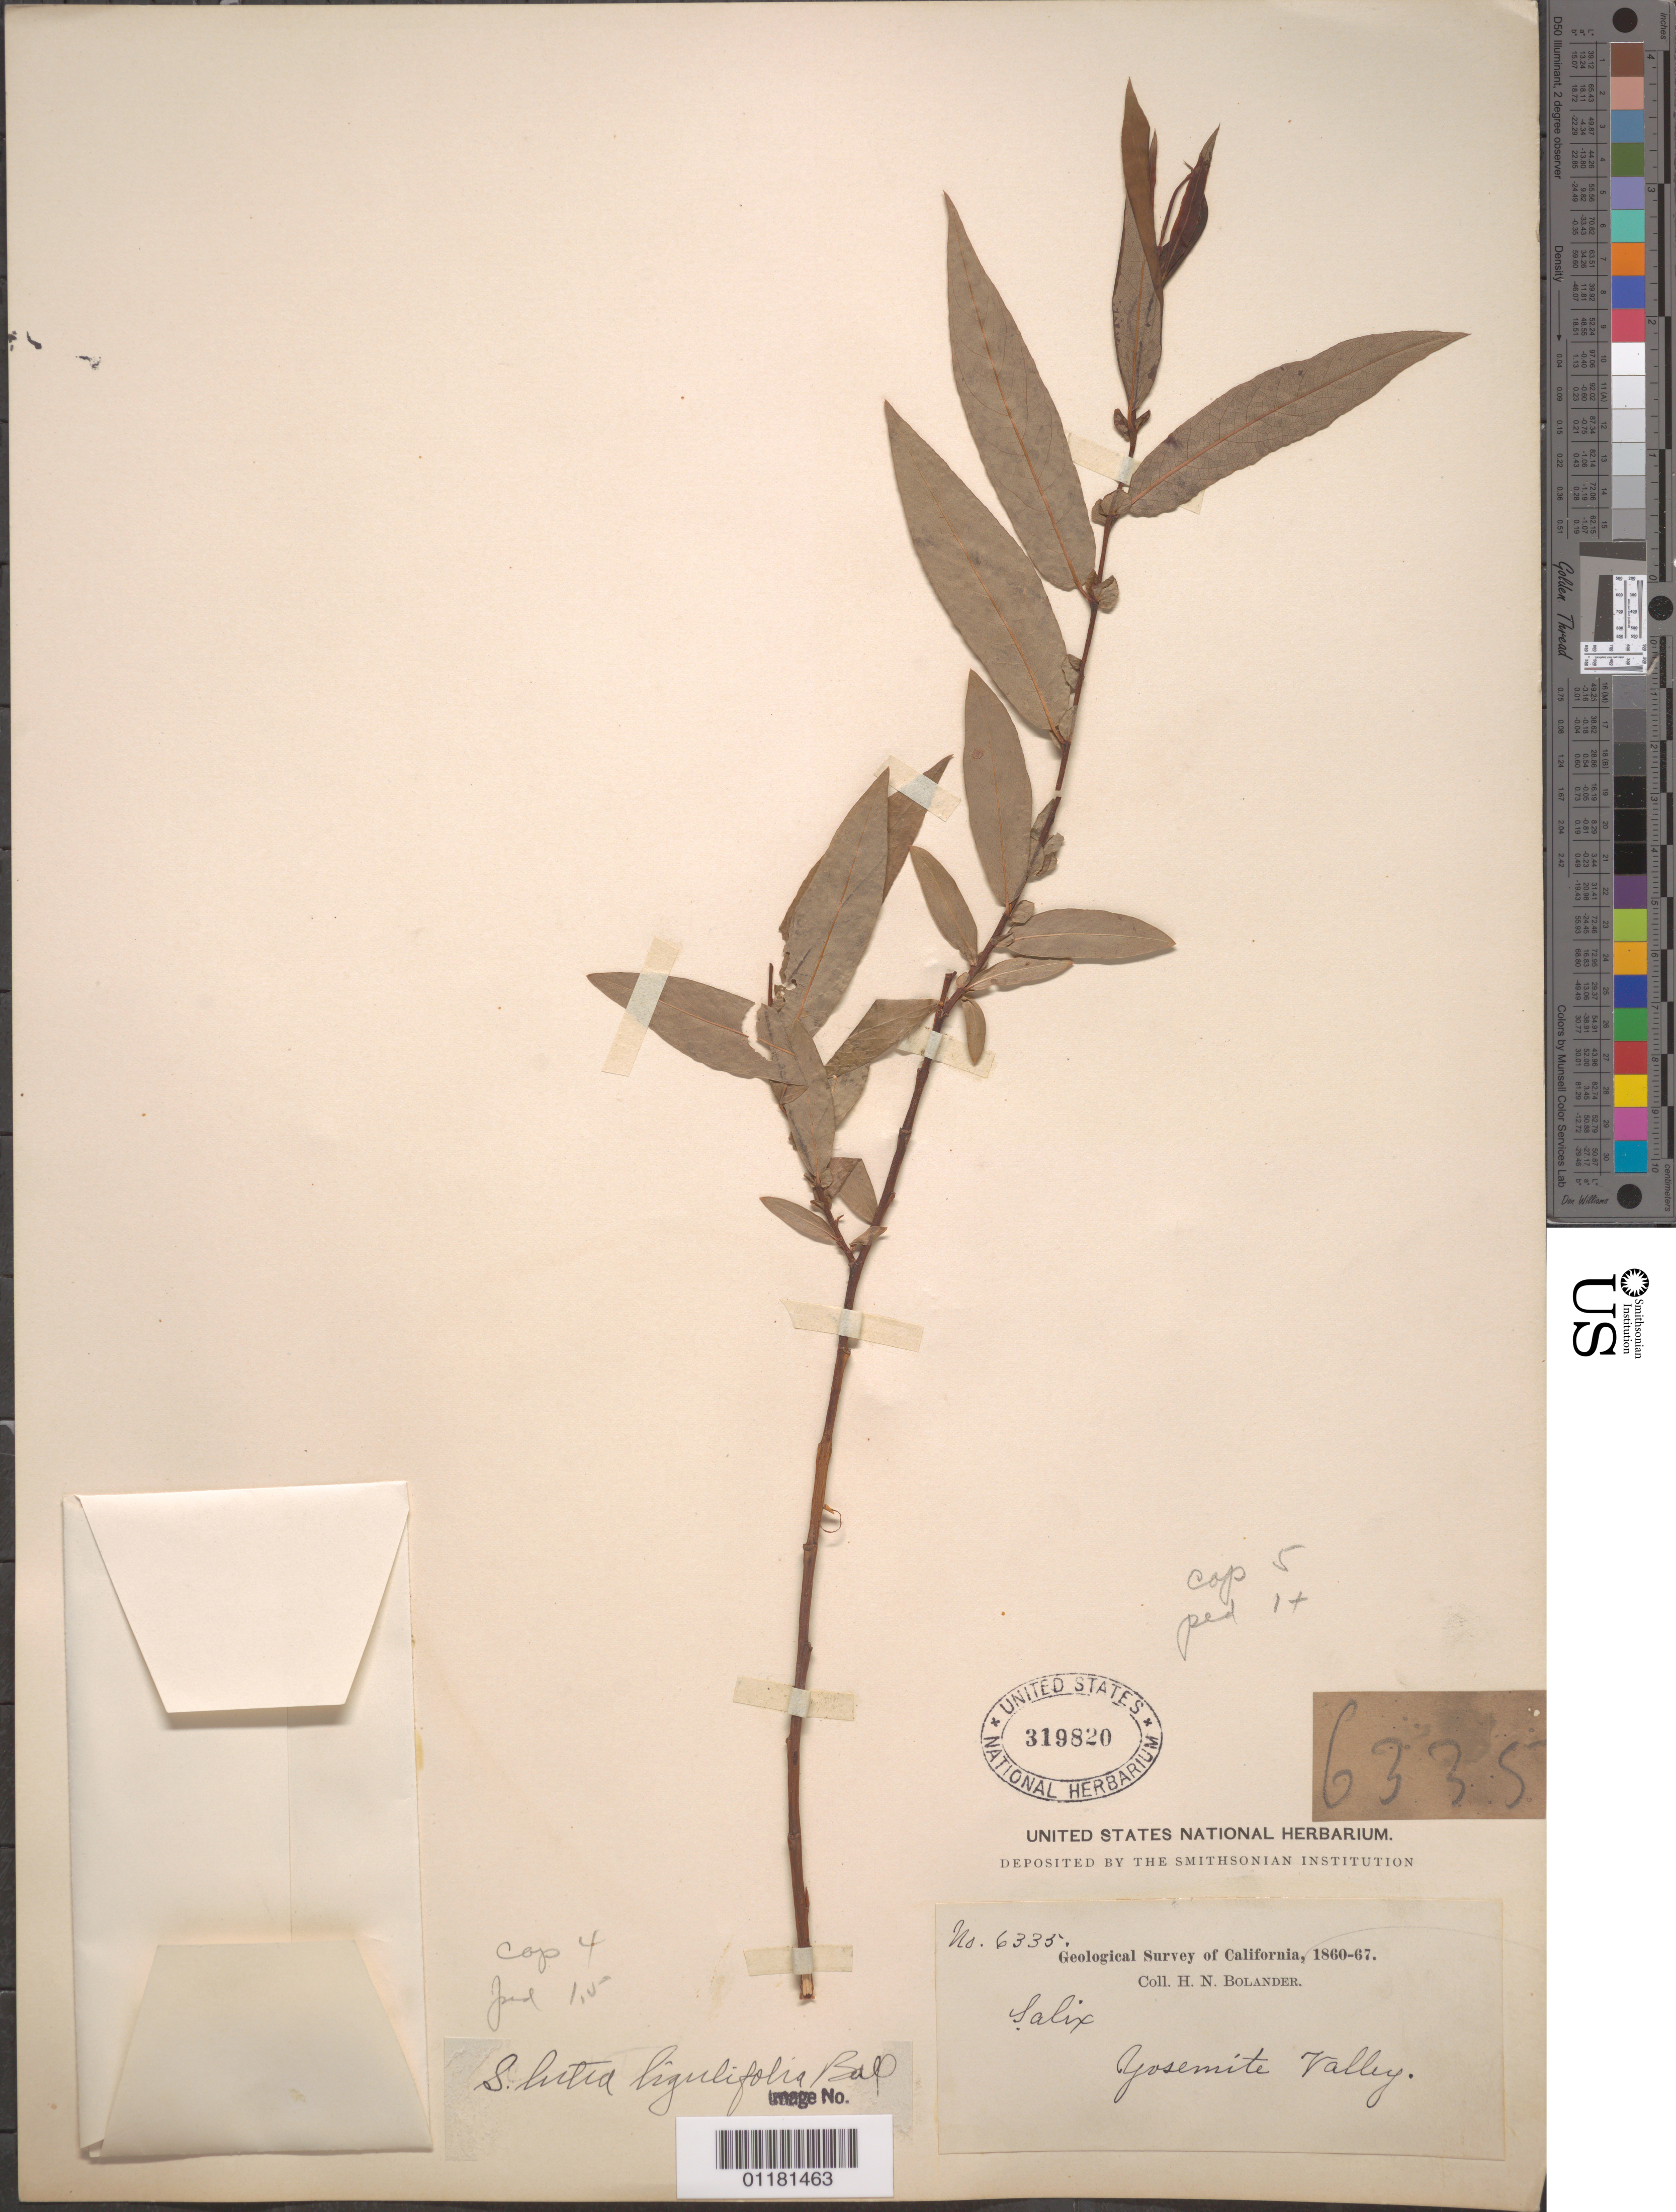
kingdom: Plantae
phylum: Tracheophyta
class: Magnoliopsida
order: Malpighiales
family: Salicaceae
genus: Salix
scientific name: Salix lutea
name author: Nutt.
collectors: H. Bolander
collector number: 6335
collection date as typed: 1860 to -- -- 1867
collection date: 1860/1867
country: United States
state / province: California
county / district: Mariposa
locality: Yosemite Valley.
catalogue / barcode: US 319820